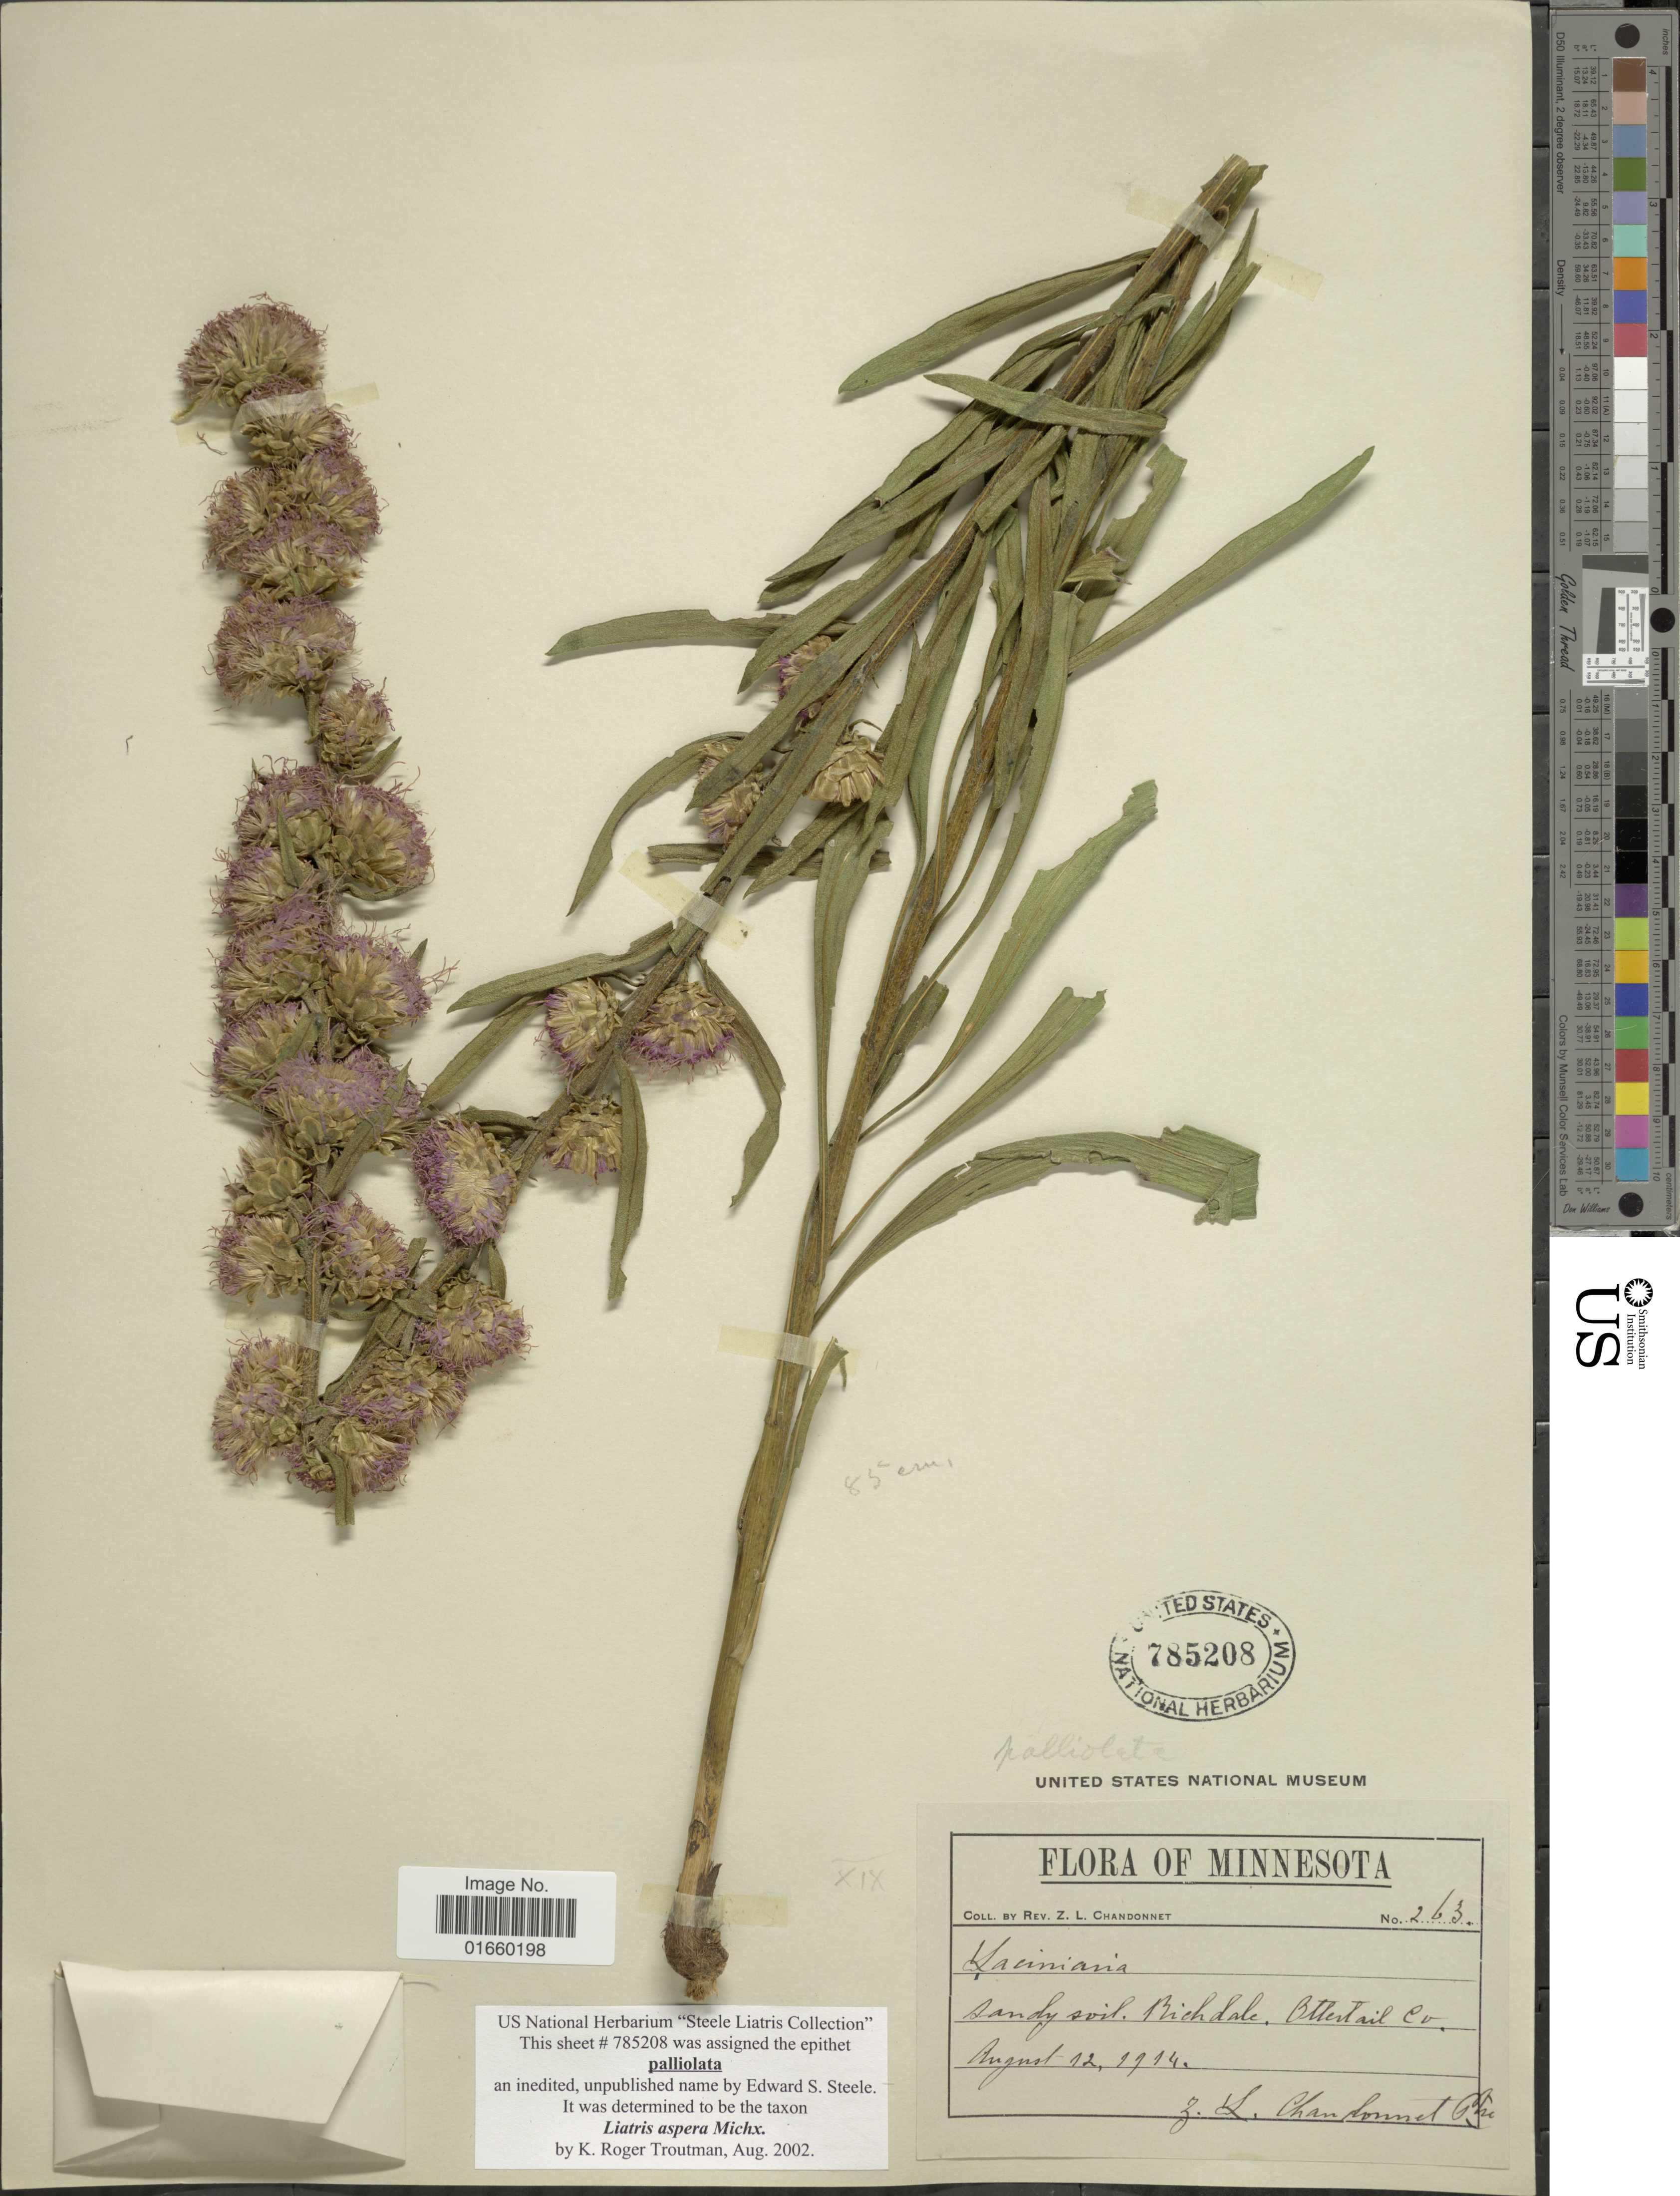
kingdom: Plantae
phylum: Tracheophyta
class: Magnoliopsida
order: Asterales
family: Asteraceae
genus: Liatris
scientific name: Liatris aspera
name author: Michx.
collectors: Z. Chandonnet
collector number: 263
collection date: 1914-08-12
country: United States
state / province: Minnesota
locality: Sandy soil, Richdale, ottentail Co.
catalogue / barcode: US 785208